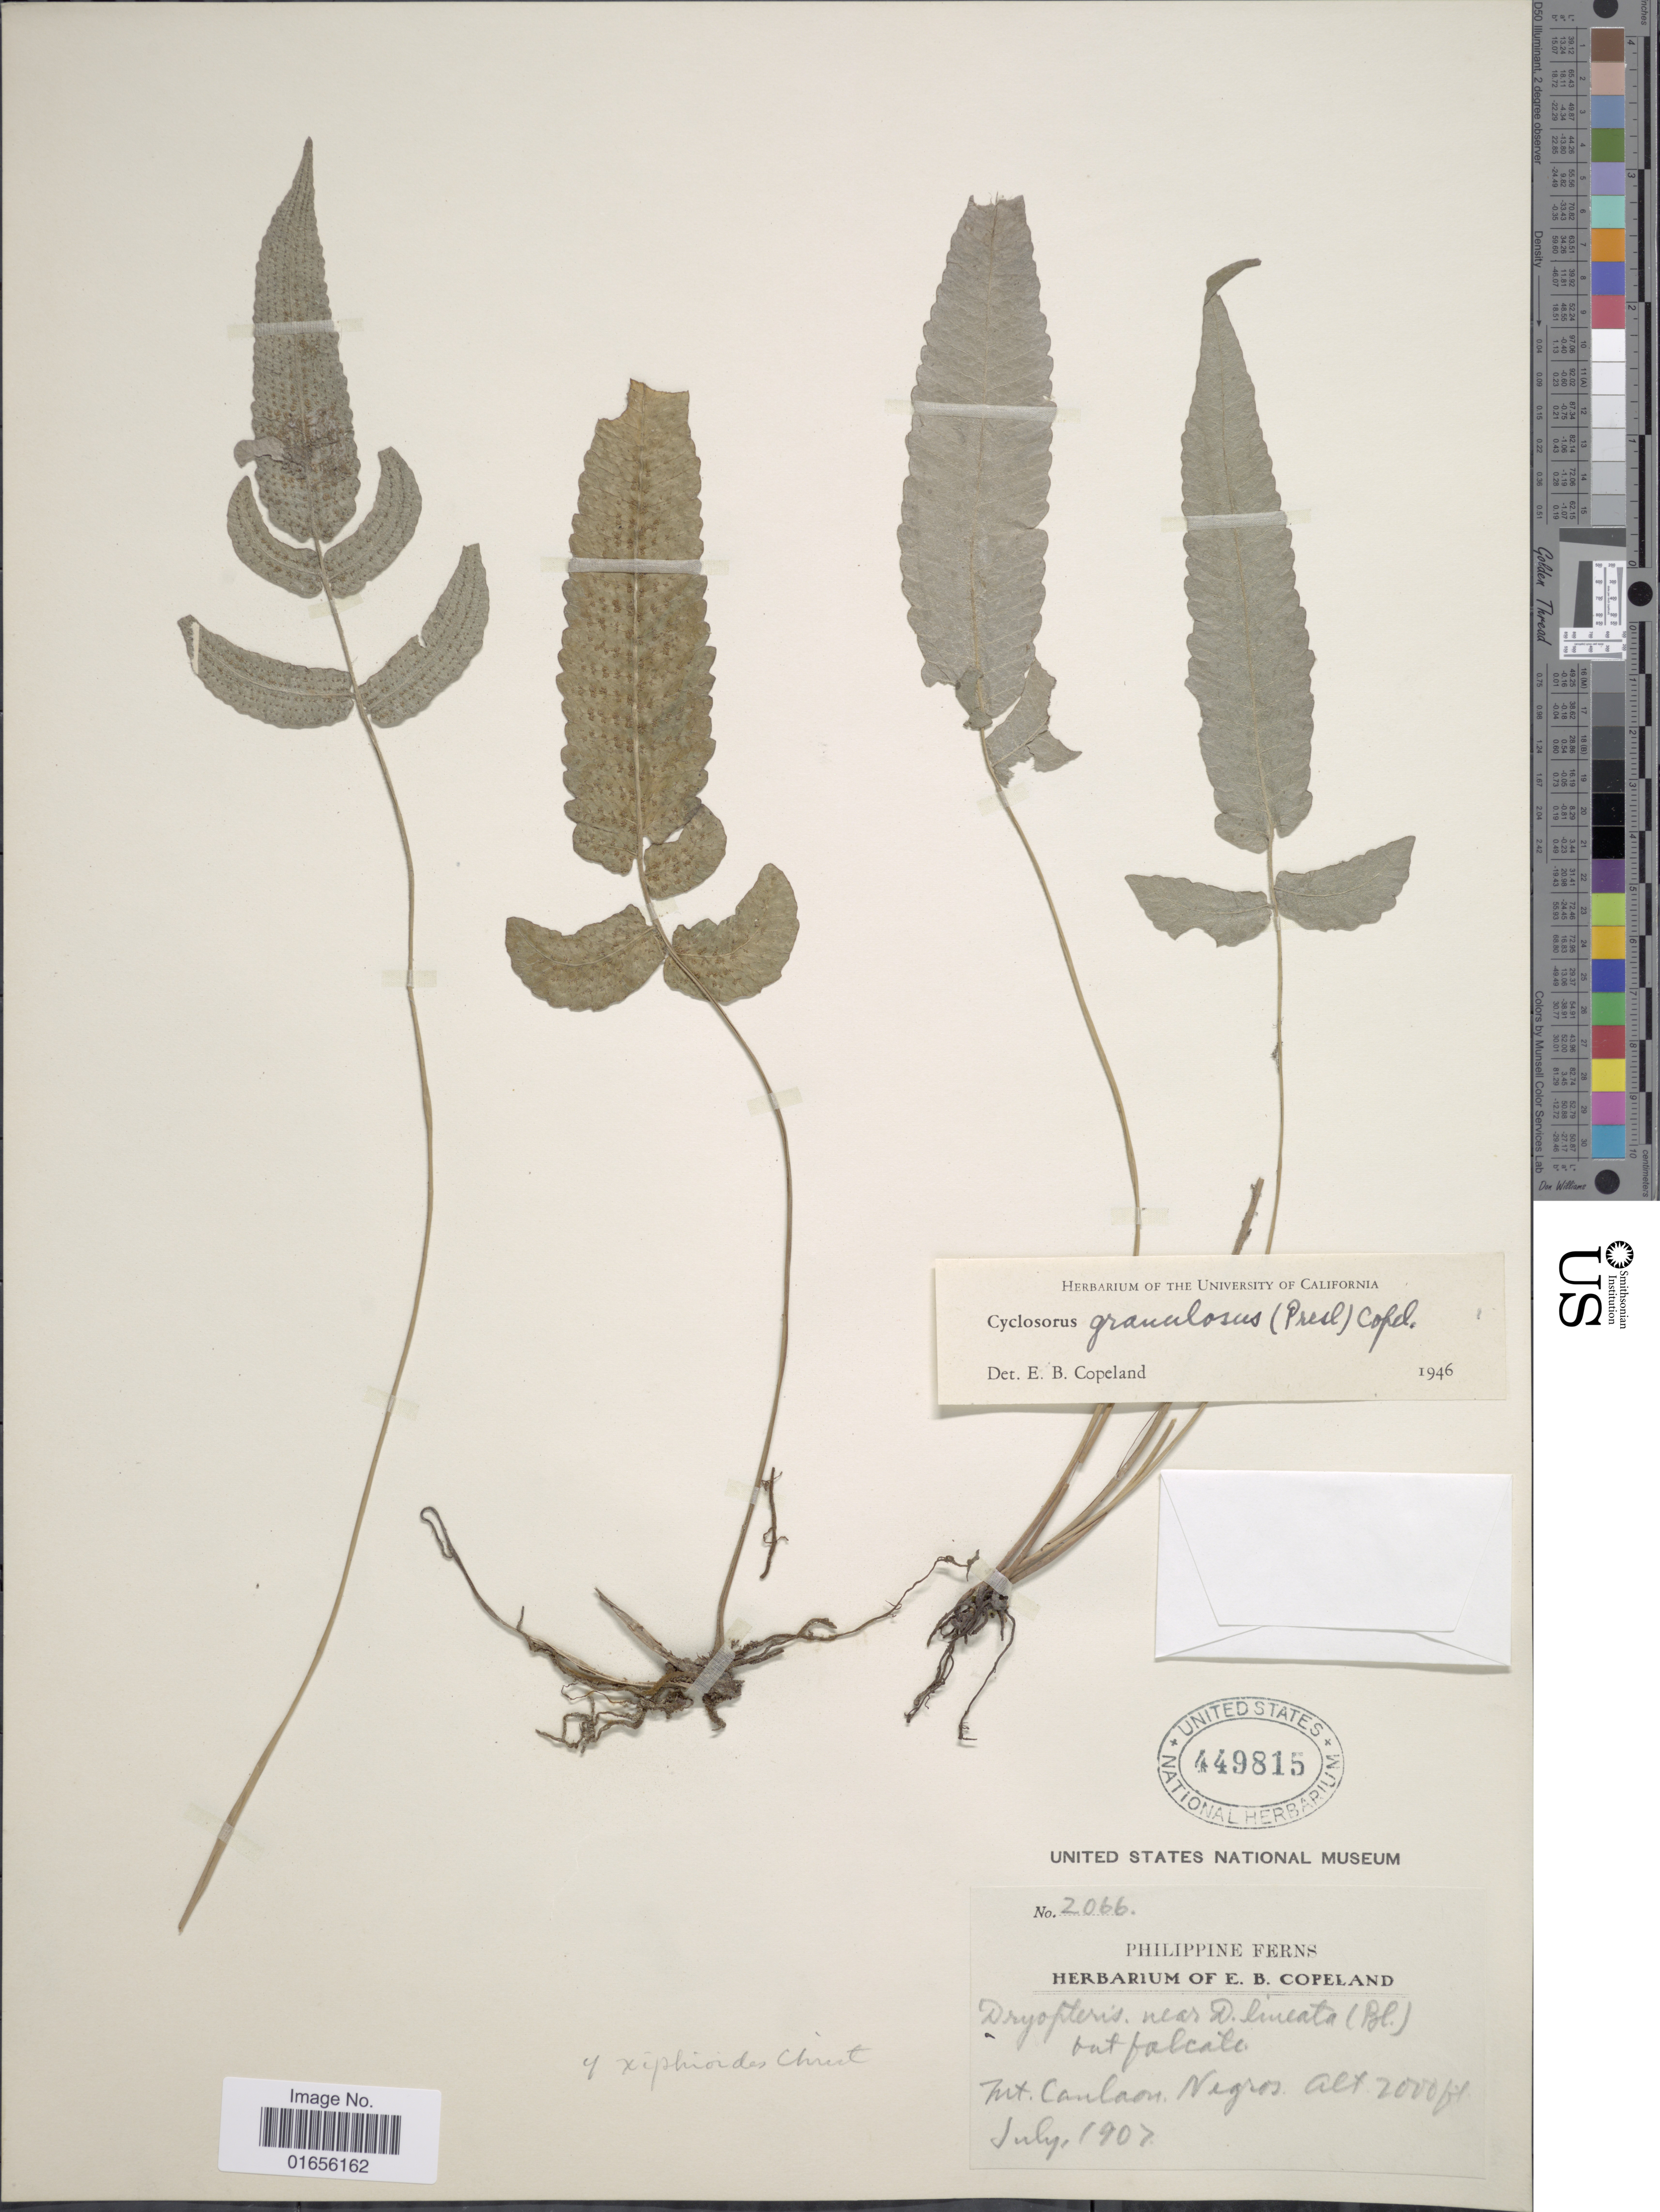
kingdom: Plantae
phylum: Tracheophyta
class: Polypodiopsida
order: Polypodiales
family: Thelypteridaceae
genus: Pronephrium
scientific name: Pronephrium granulosum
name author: (C. Presl) Holttum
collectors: ex herb. E. B. Copeland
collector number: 2066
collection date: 1907-07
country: Philippines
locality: Mt. Caulaon, Negros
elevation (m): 610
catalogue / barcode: US 449815